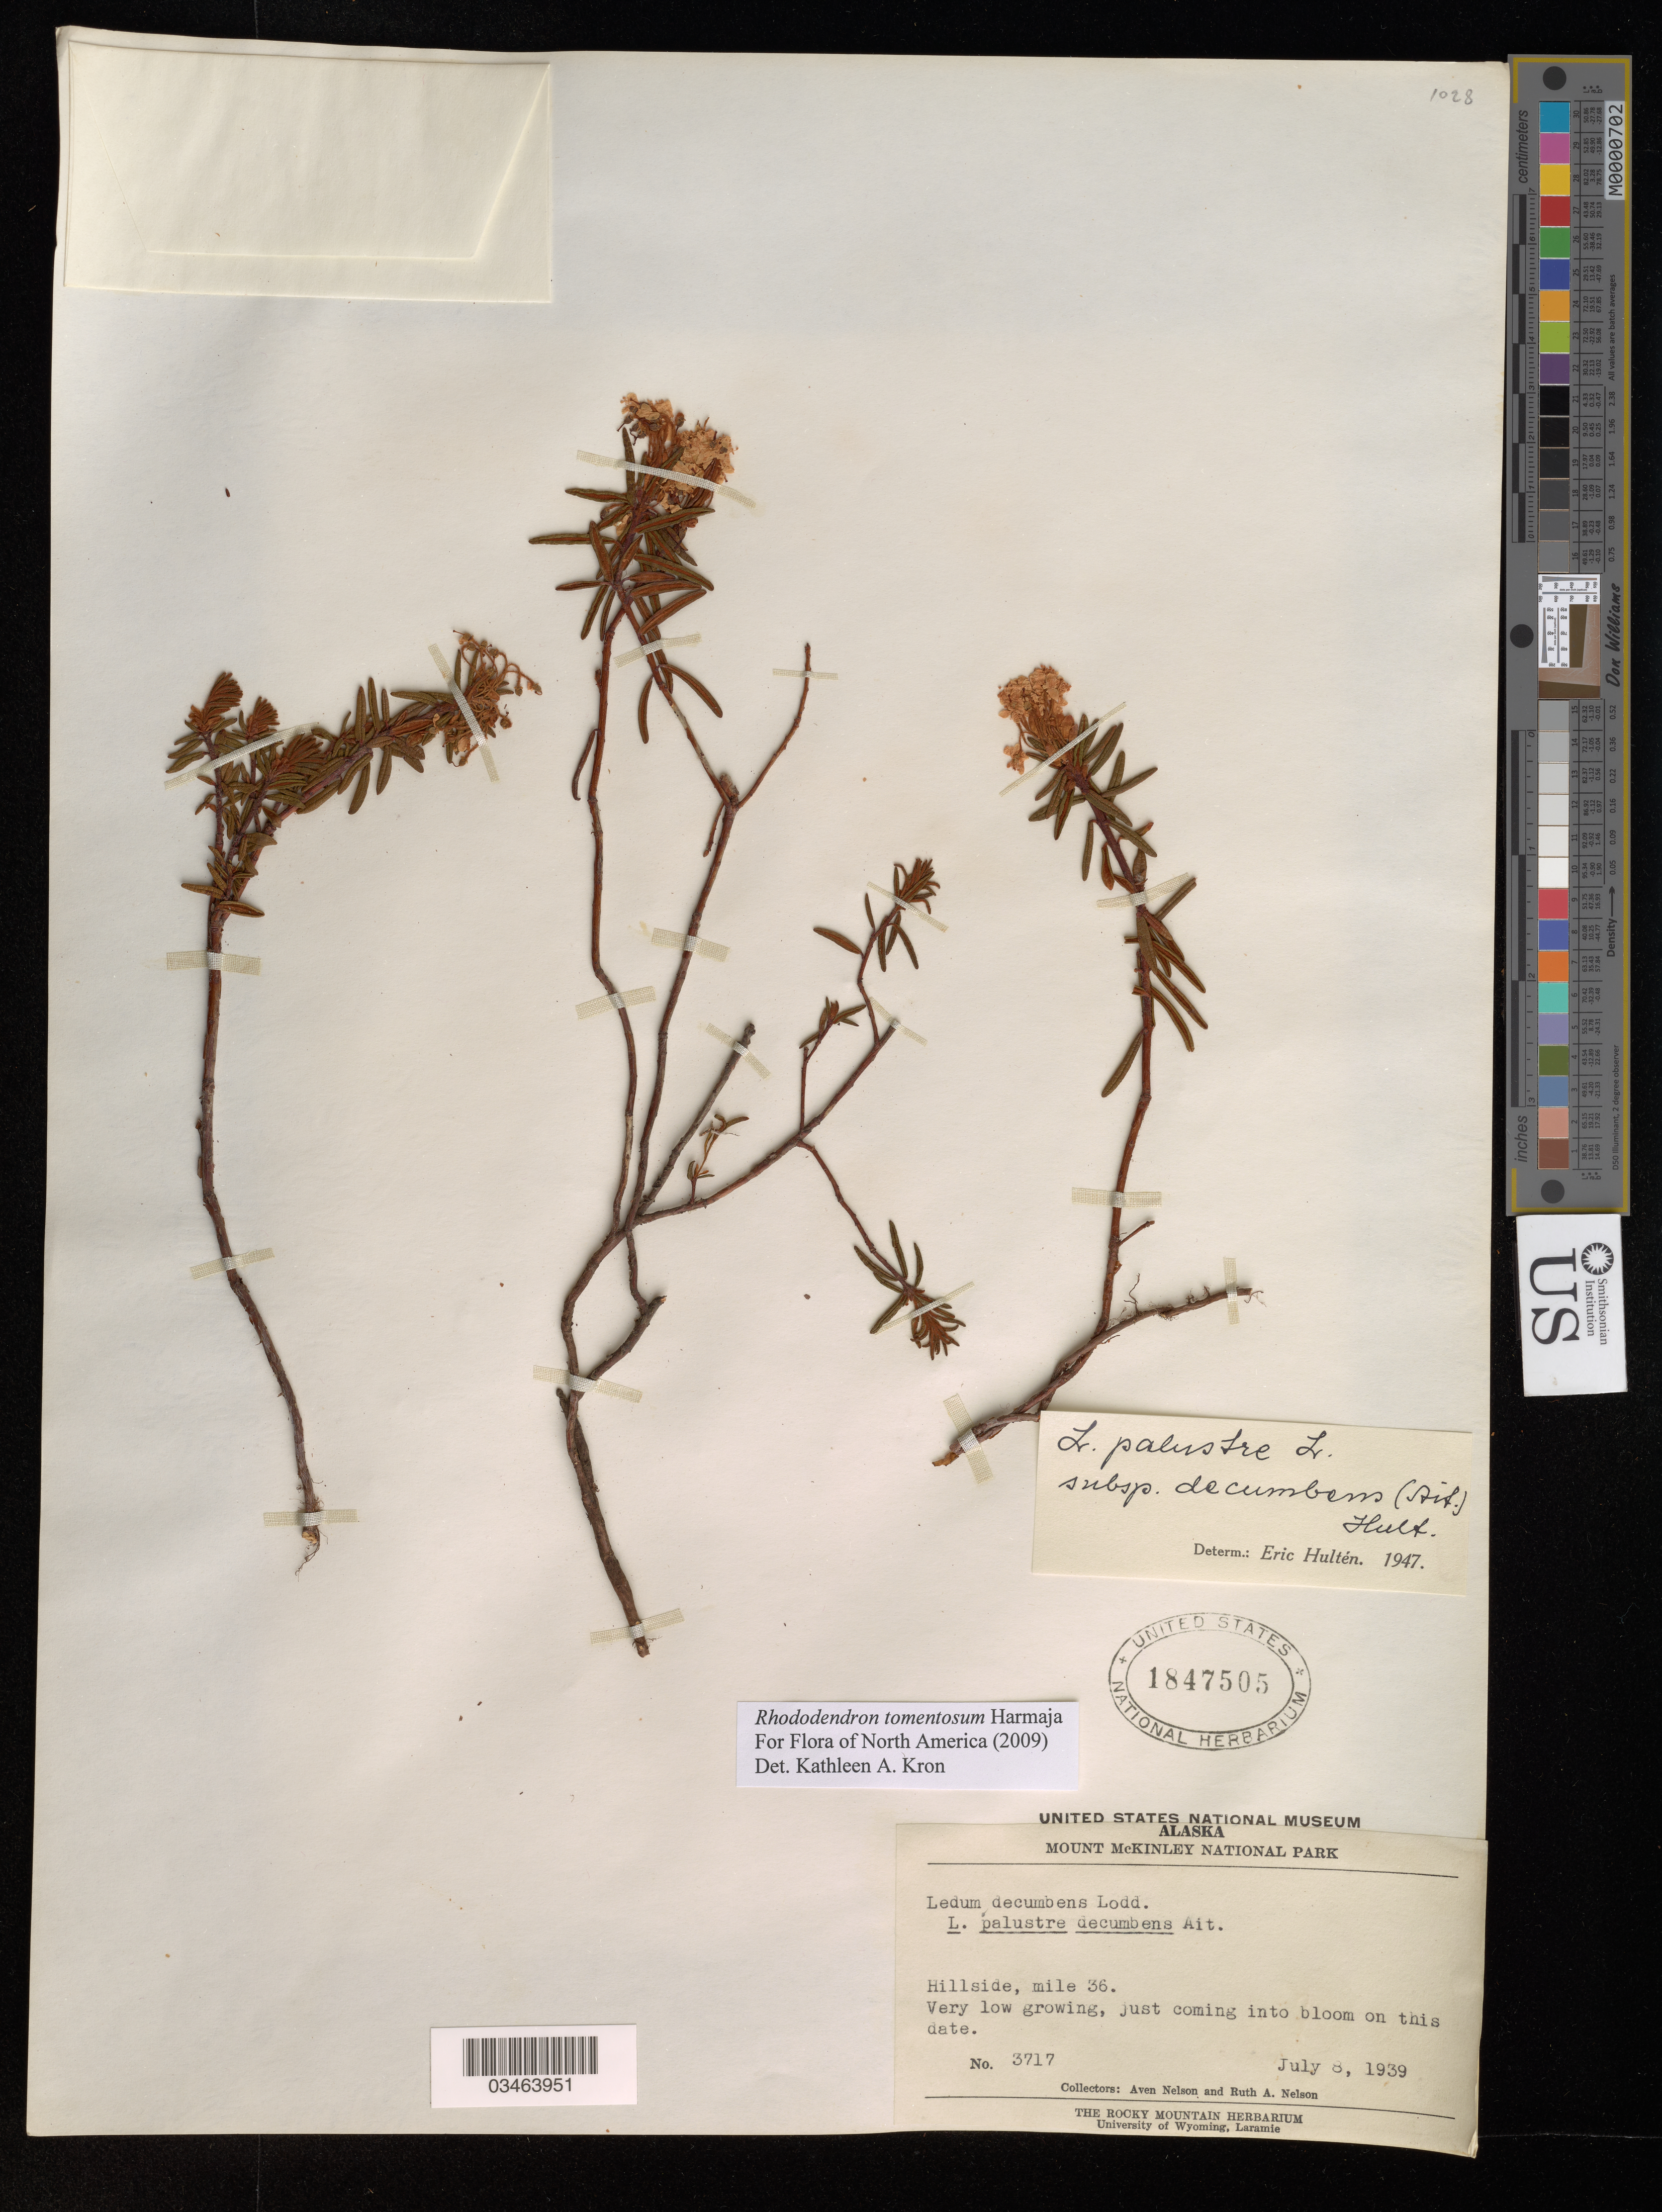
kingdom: Plantae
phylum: Tracheophyta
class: Magnoliopsida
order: Ericales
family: Ericaceae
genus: Rhododendron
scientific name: Rhododendron tomentosum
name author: Harmaja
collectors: A. Nelson & R. A. Nelson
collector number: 3717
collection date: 1939-07-08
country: United States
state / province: Alaska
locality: Mount McKinley National Park. Hillside, mile 36.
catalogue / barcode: US 1847505